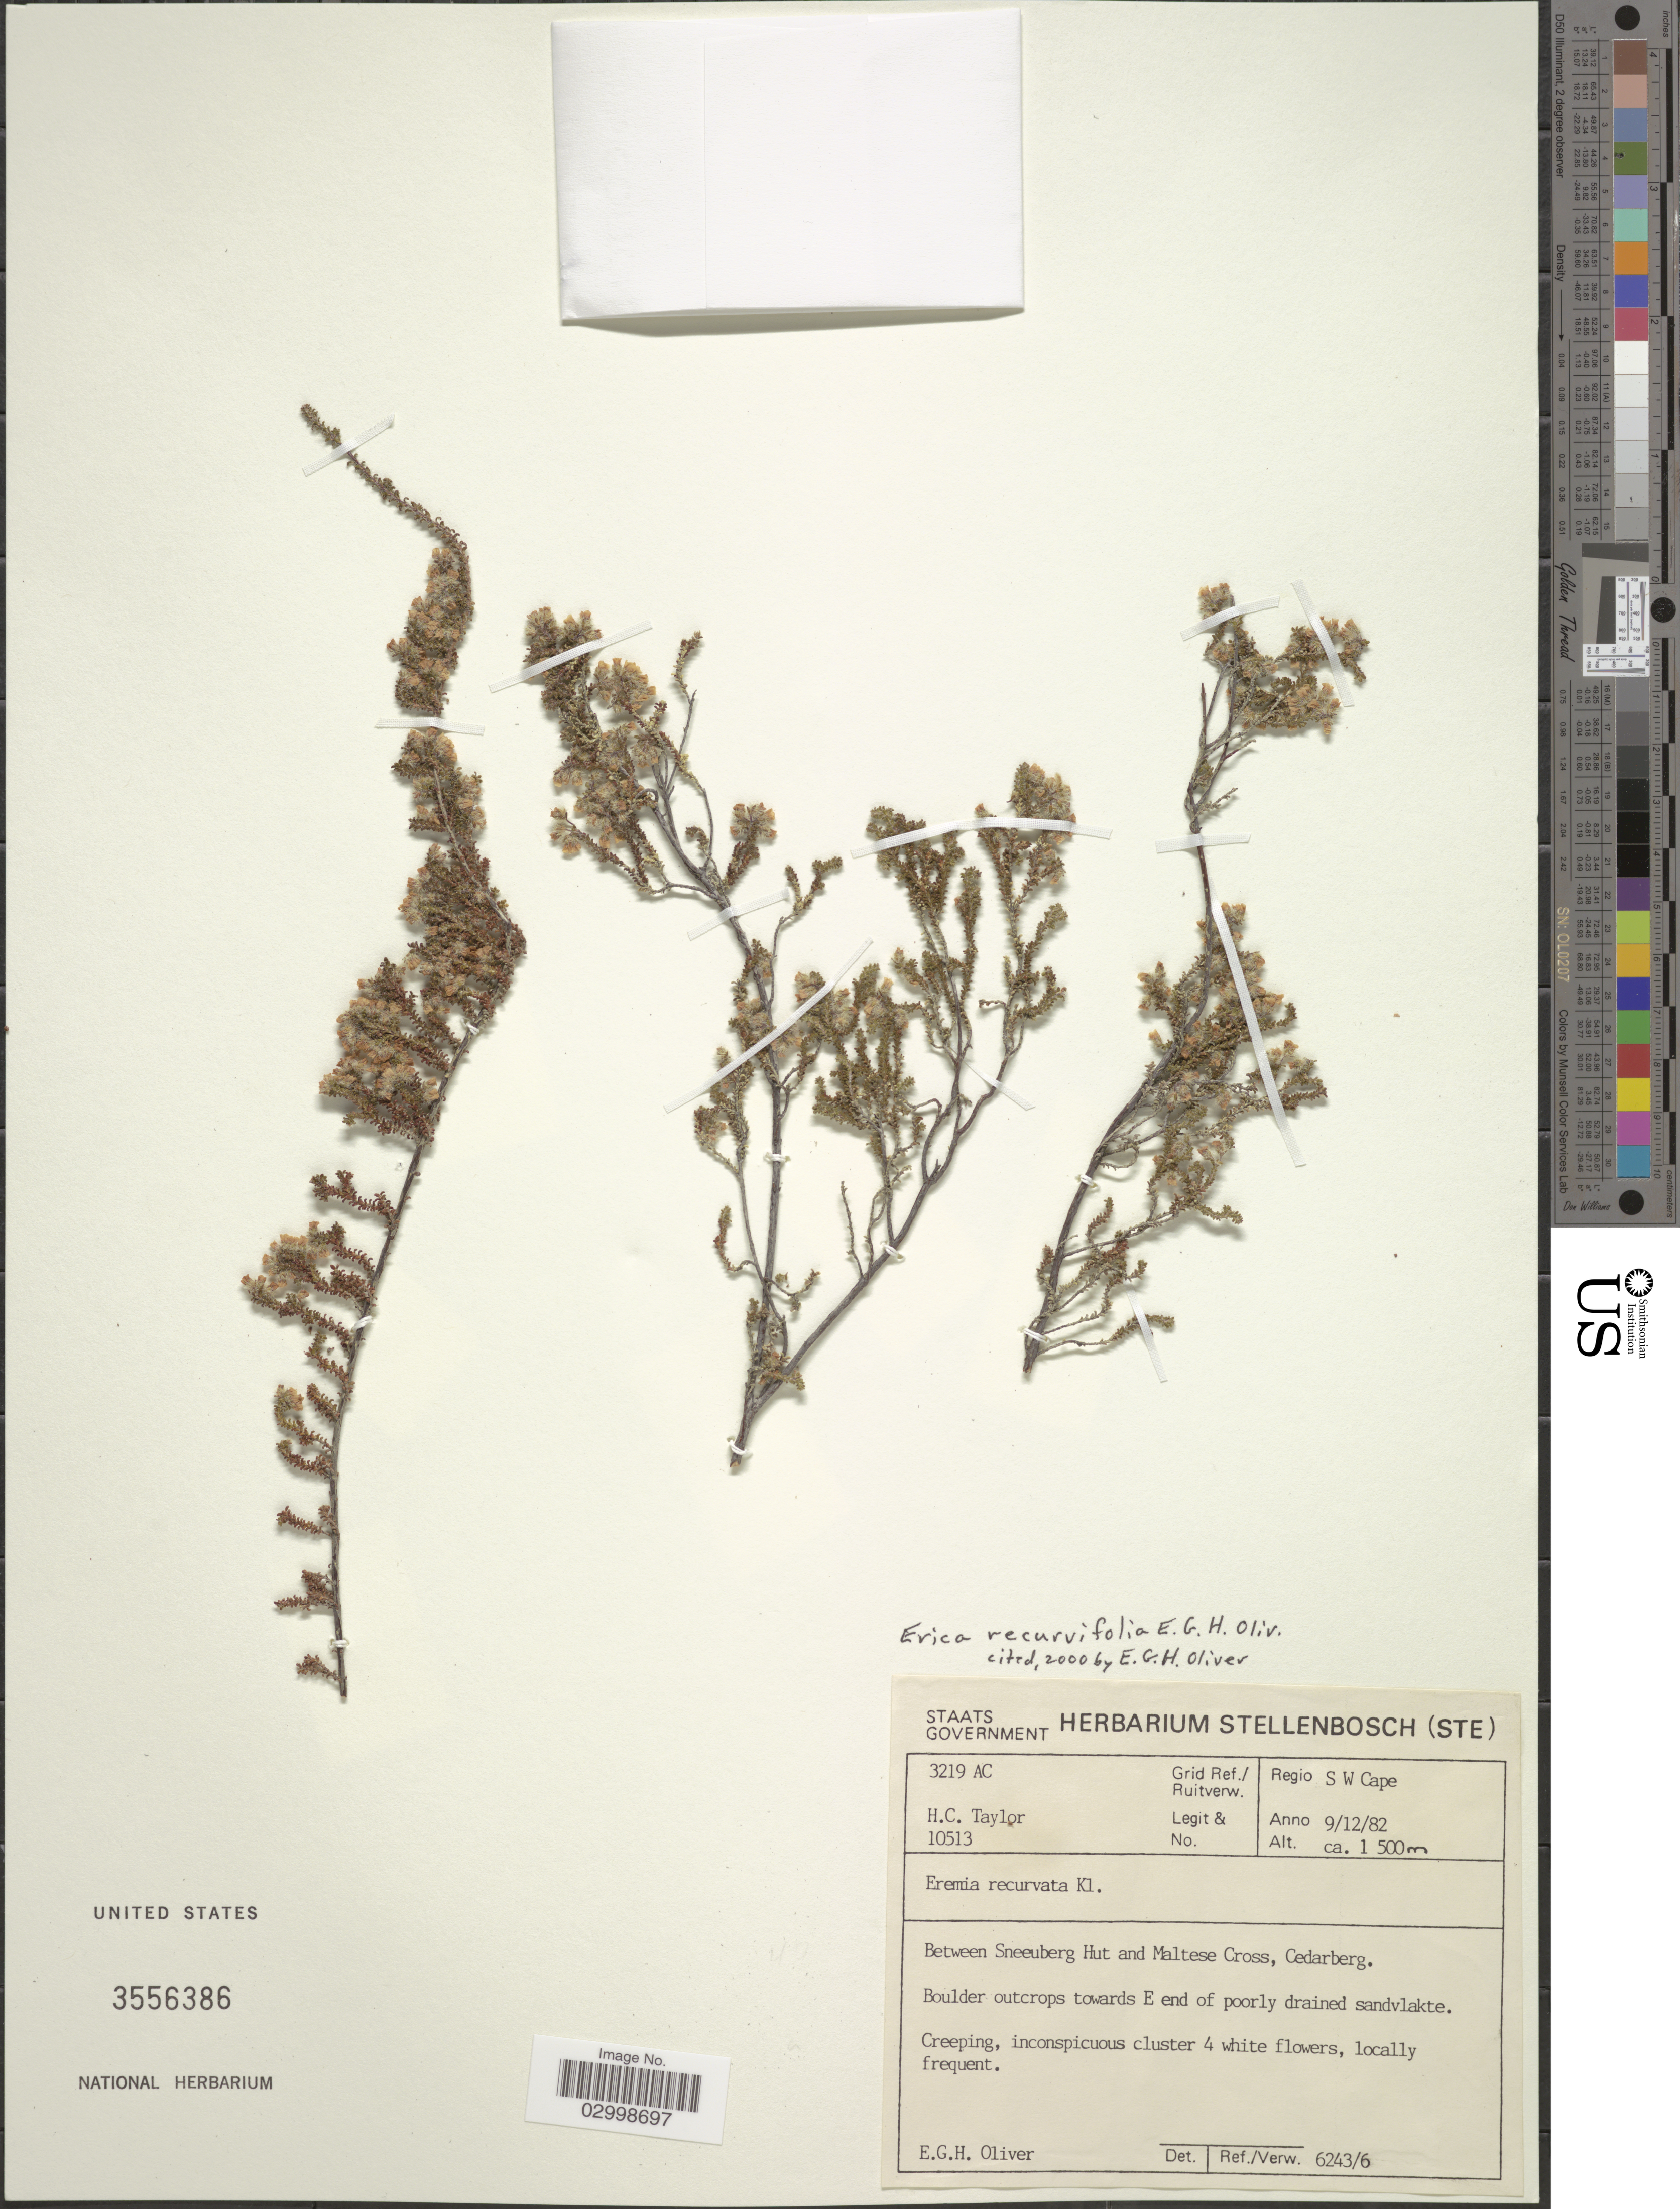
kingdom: Plantae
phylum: Tracheophyta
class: Magnoliopsida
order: Ericales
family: Ericaceae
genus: Erica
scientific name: Erica recurvifolia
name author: E.G.H. Oliv.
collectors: H. Taylor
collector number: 10513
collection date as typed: Transcribed d/m/y: 9/12/82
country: South Africa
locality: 3219 AC Grid Ref./ Ruitverw. Regio S W Cape. Between Sneeuberg Hut and Maltese Cross, Cedarberg. Boulder outcrops towards E end of poorly drained sandvlakte.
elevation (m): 1500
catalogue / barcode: US 3556386